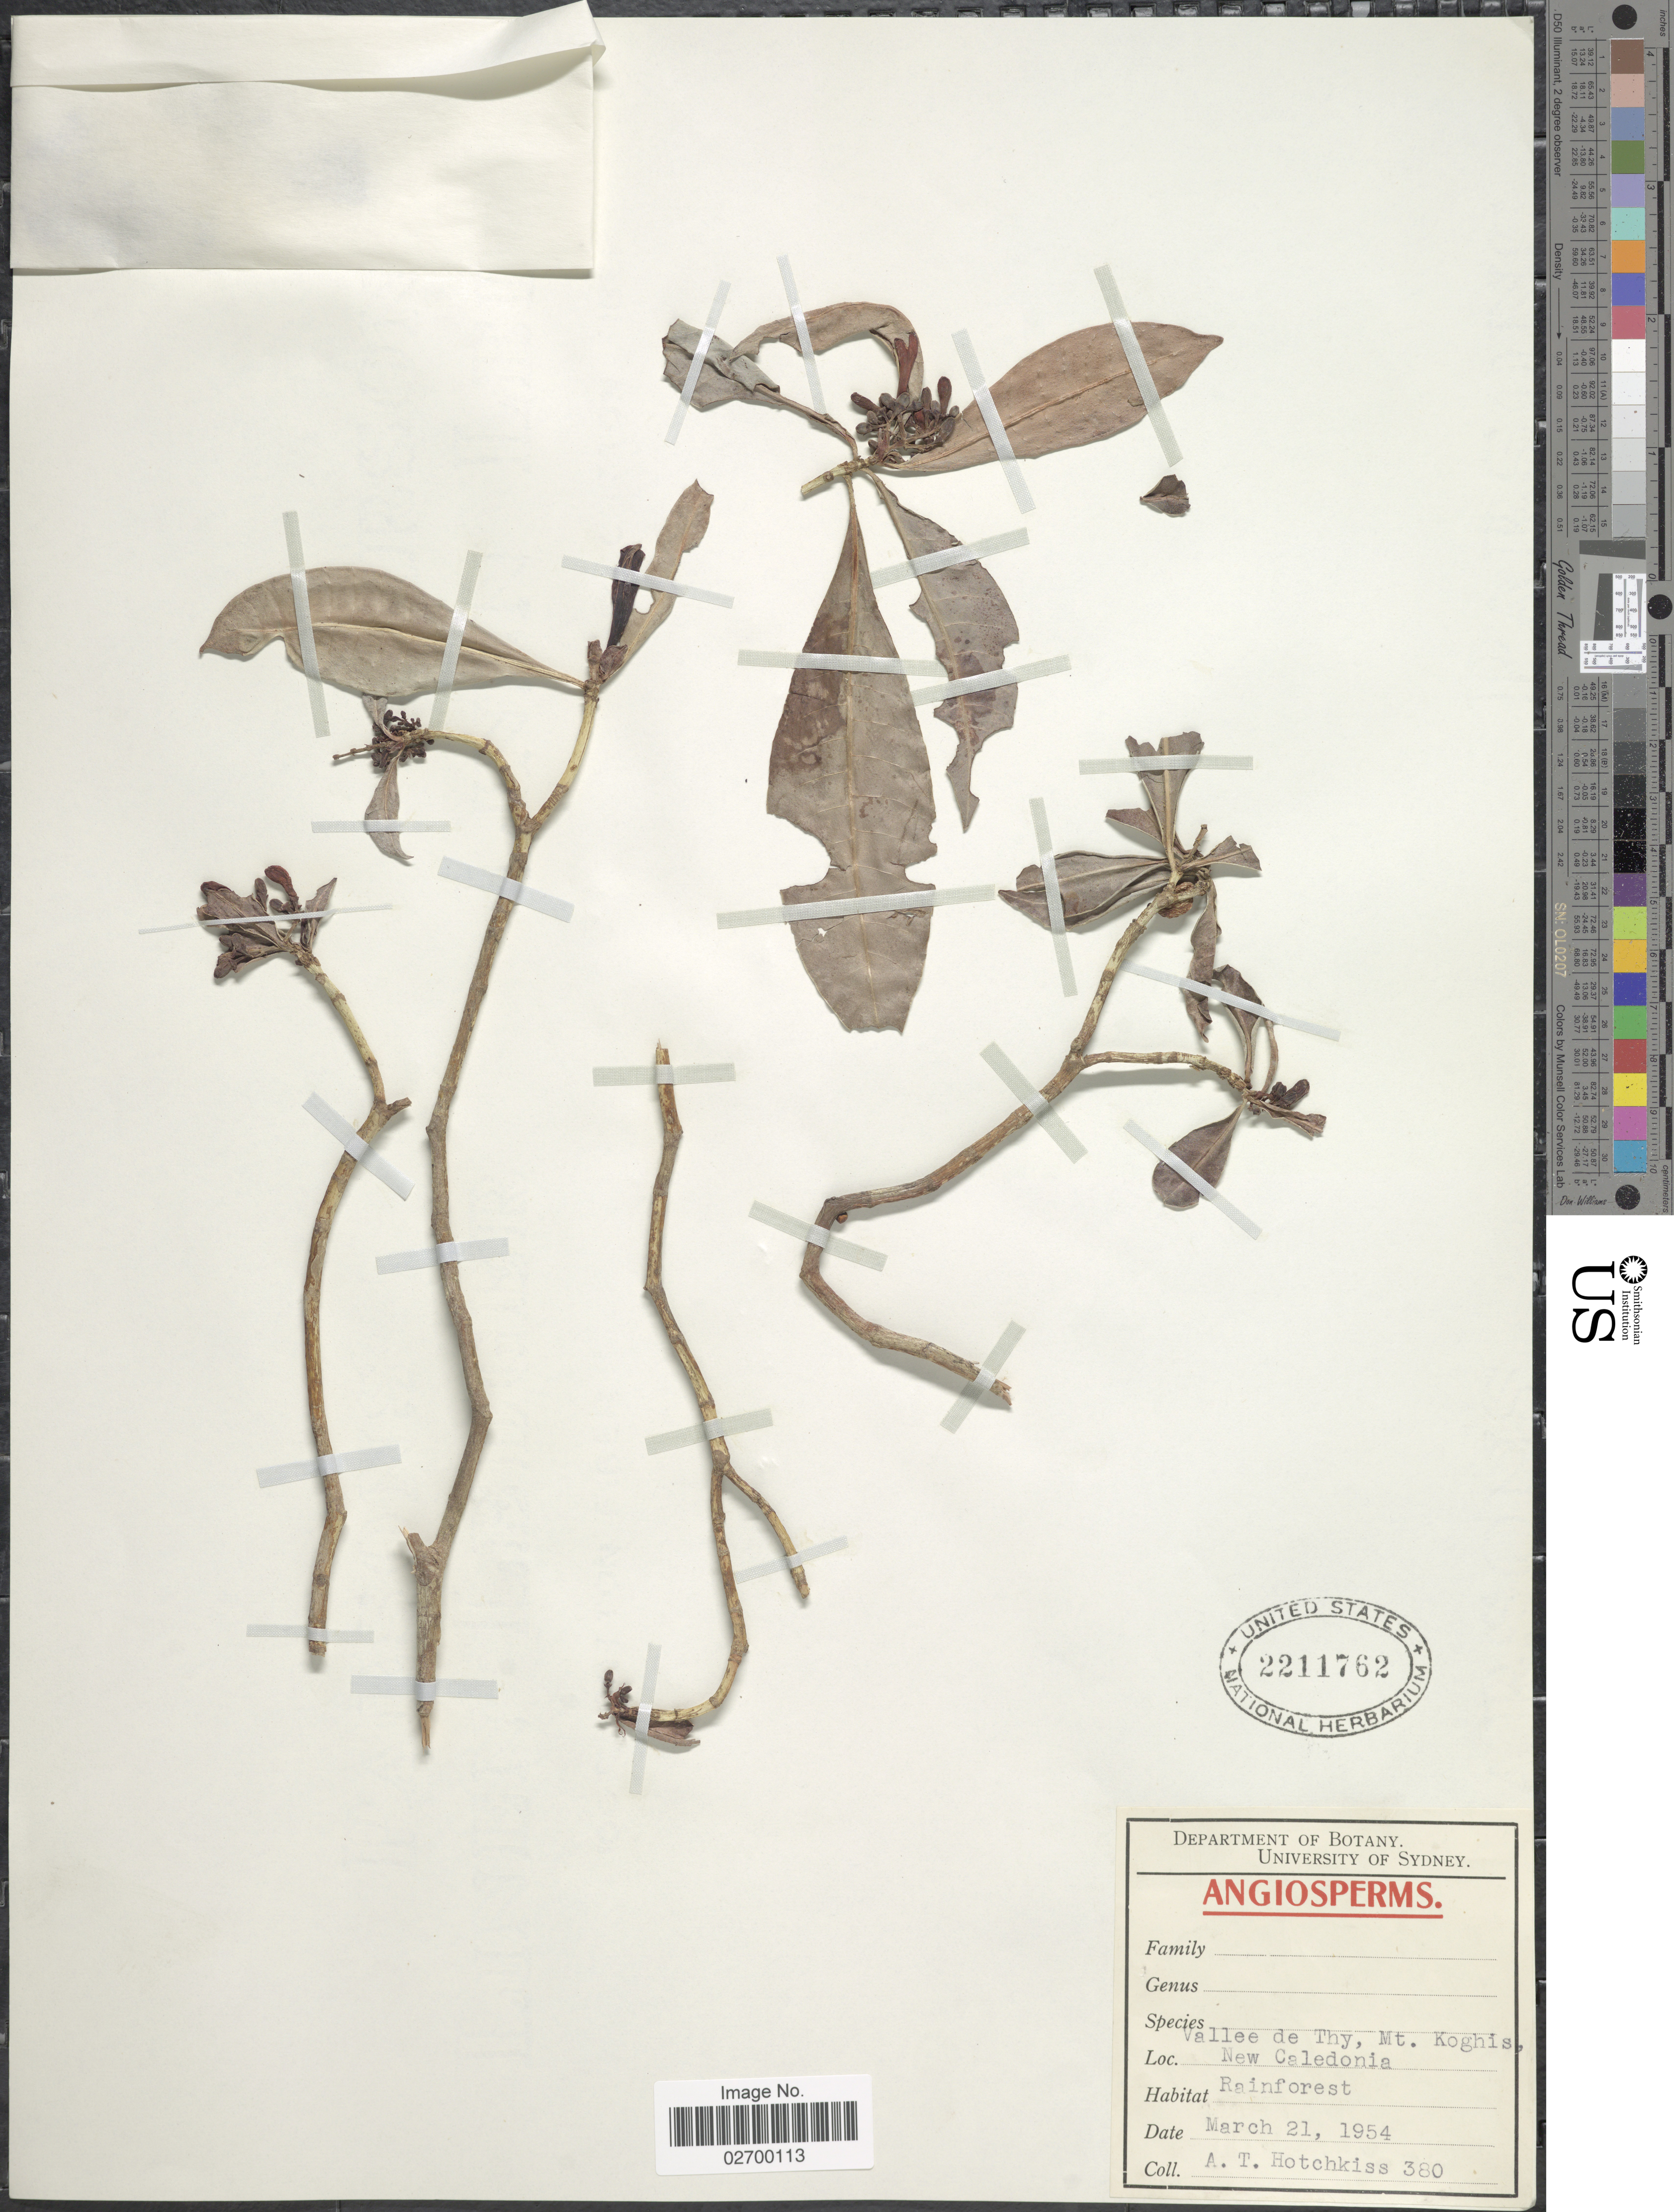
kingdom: Plantae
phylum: Tracheophyta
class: Magnoliopsida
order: Gentianales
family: Rubiaceae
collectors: A. Hotchkiss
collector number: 380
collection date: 1954-03-21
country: New Caledonia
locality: Vallee de Thy, Mt. Koghis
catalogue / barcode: US 2211762